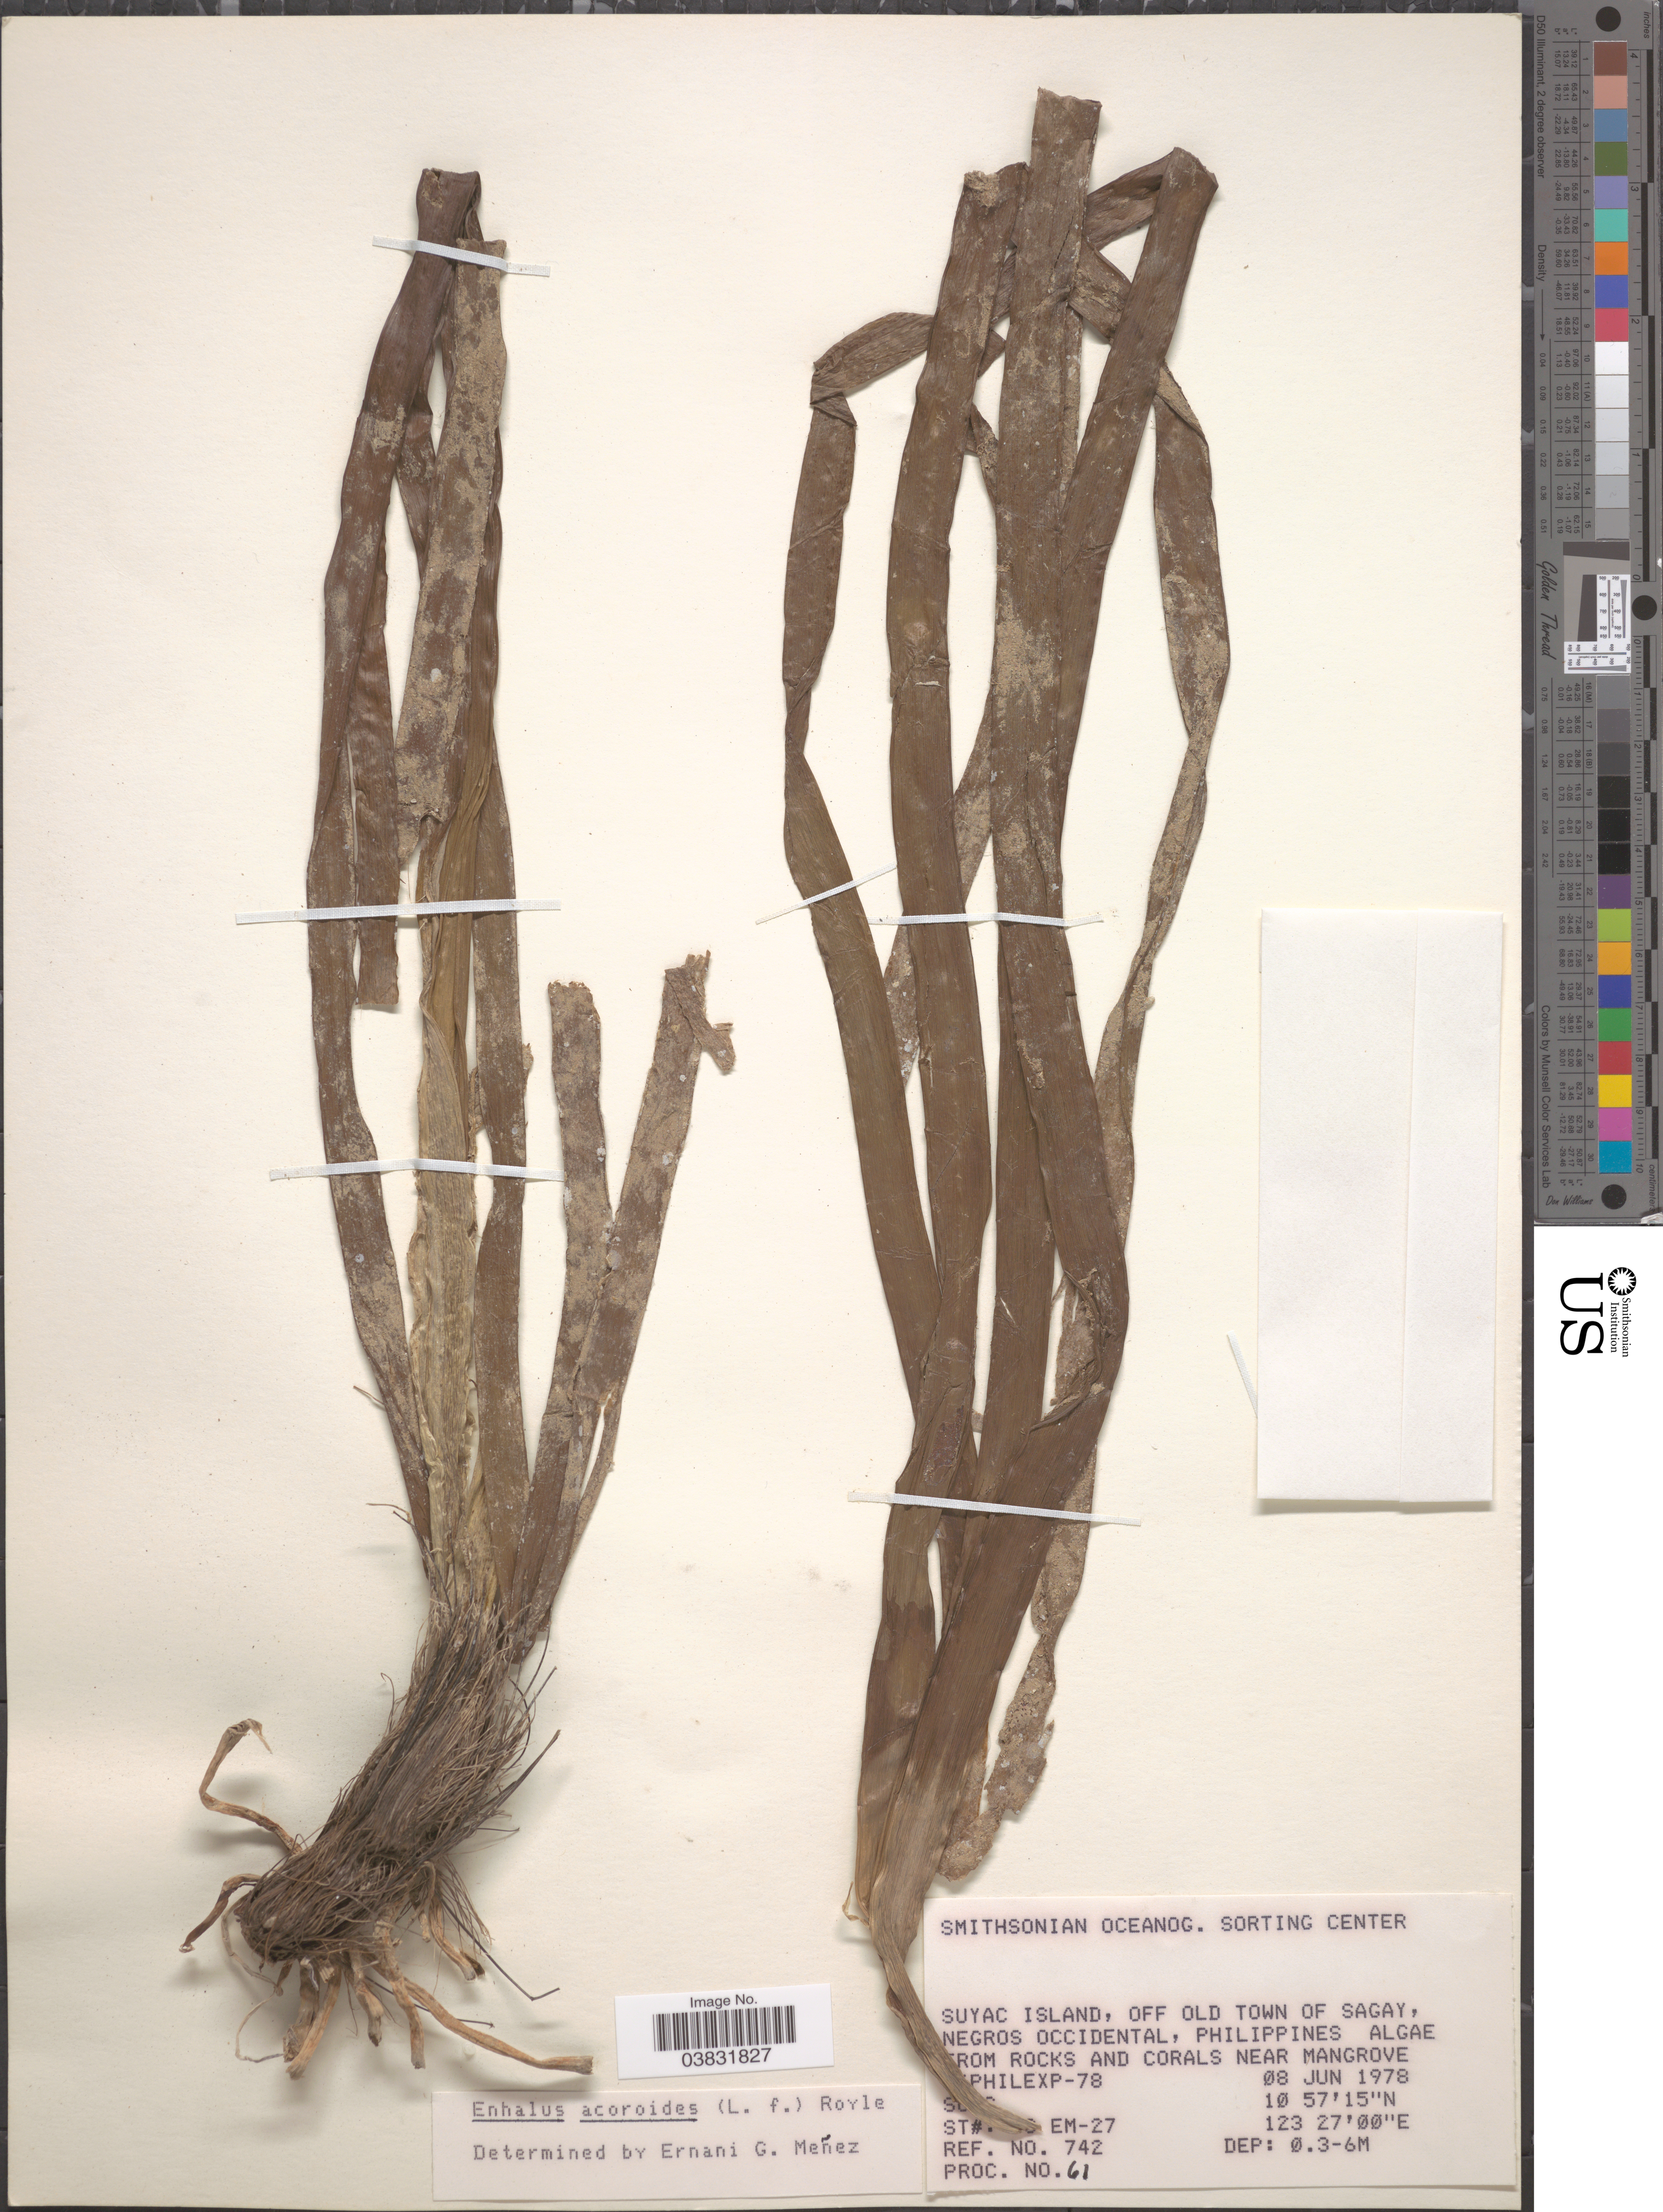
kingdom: Plantae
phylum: Tracheophyta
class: Liliopsida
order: Alismatales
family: Hydrocharitaceae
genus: Enhalus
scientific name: Enhalus acoroides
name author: (L. f.) Royle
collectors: SOSC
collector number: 742?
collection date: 1978-06-08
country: Philippines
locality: Suyac Island, off old town of Sagay, Negros Occidental, Philippines Algae.